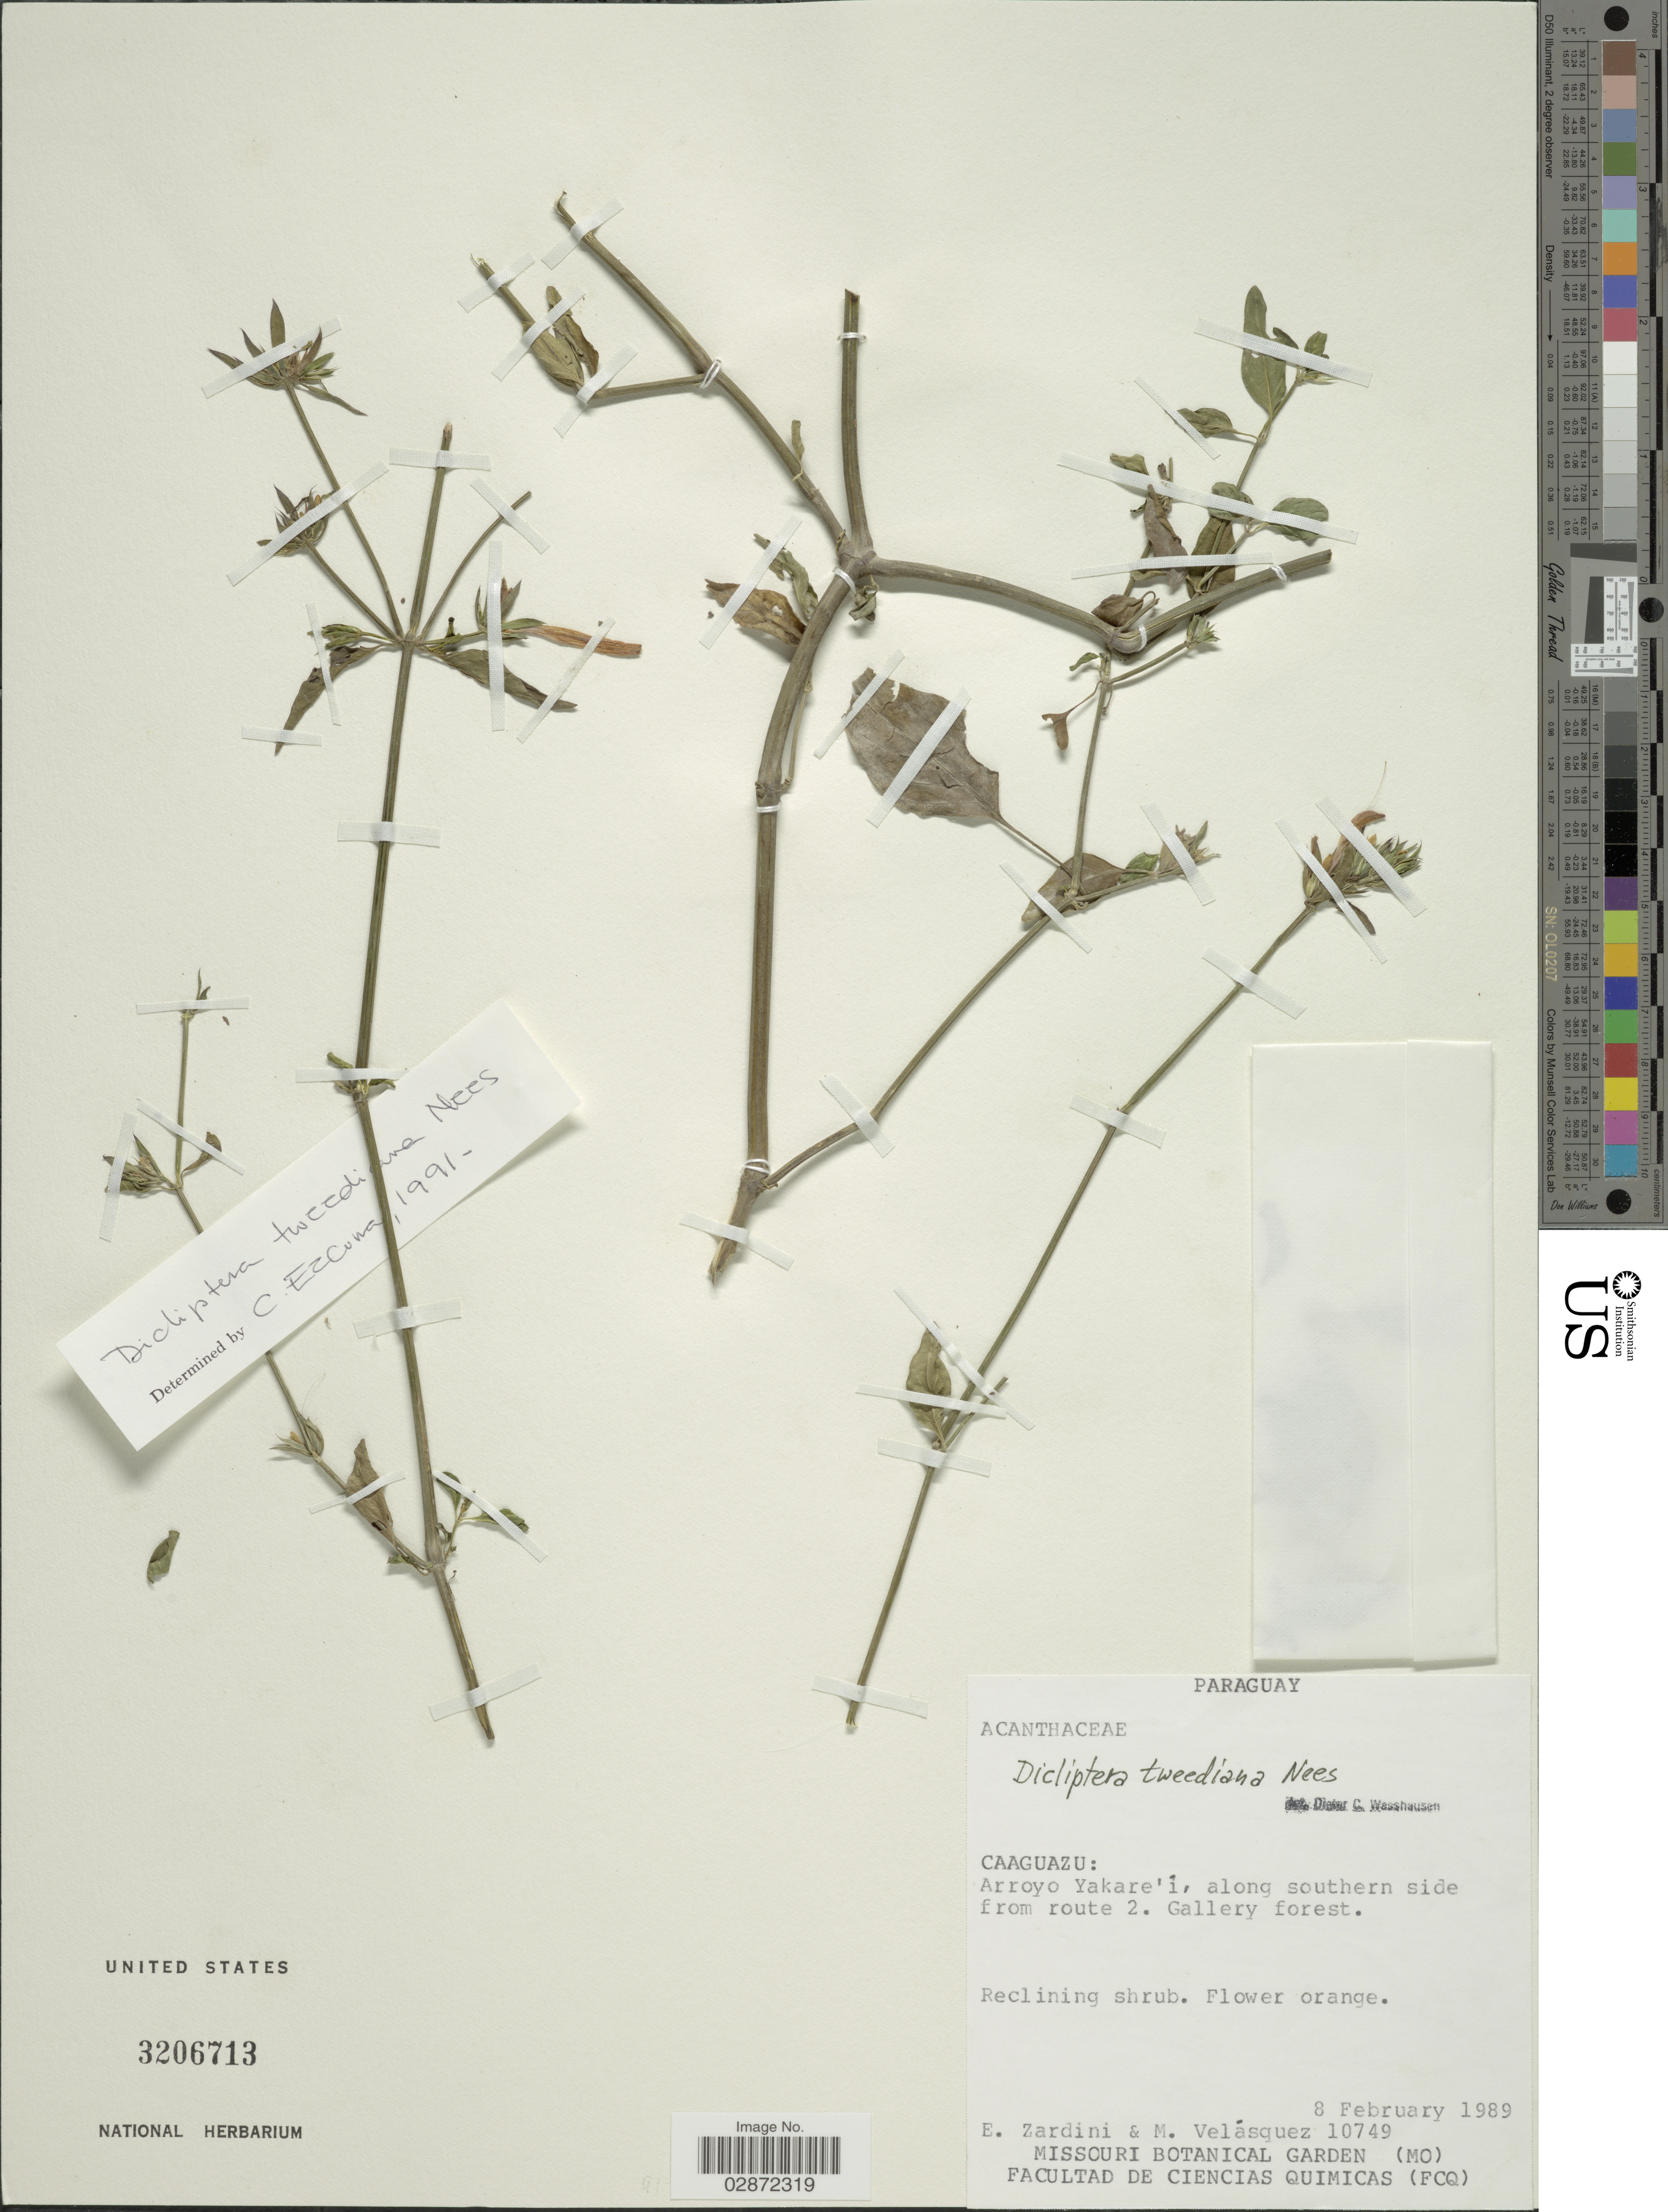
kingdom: Plantae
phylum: Tracheophyta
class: Magnoliopsida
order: Lamiales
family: Acanthaceae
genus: Dicliptera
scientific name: Dicliptera squarrosa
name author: Nees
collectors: E. Zardini & M. Velasquez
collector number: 10749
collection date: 1989-02-08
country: Paraguay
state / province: Caaguazu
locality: Arroyo Yakare'í, along southern side from route 2.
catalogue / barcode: US 3206713